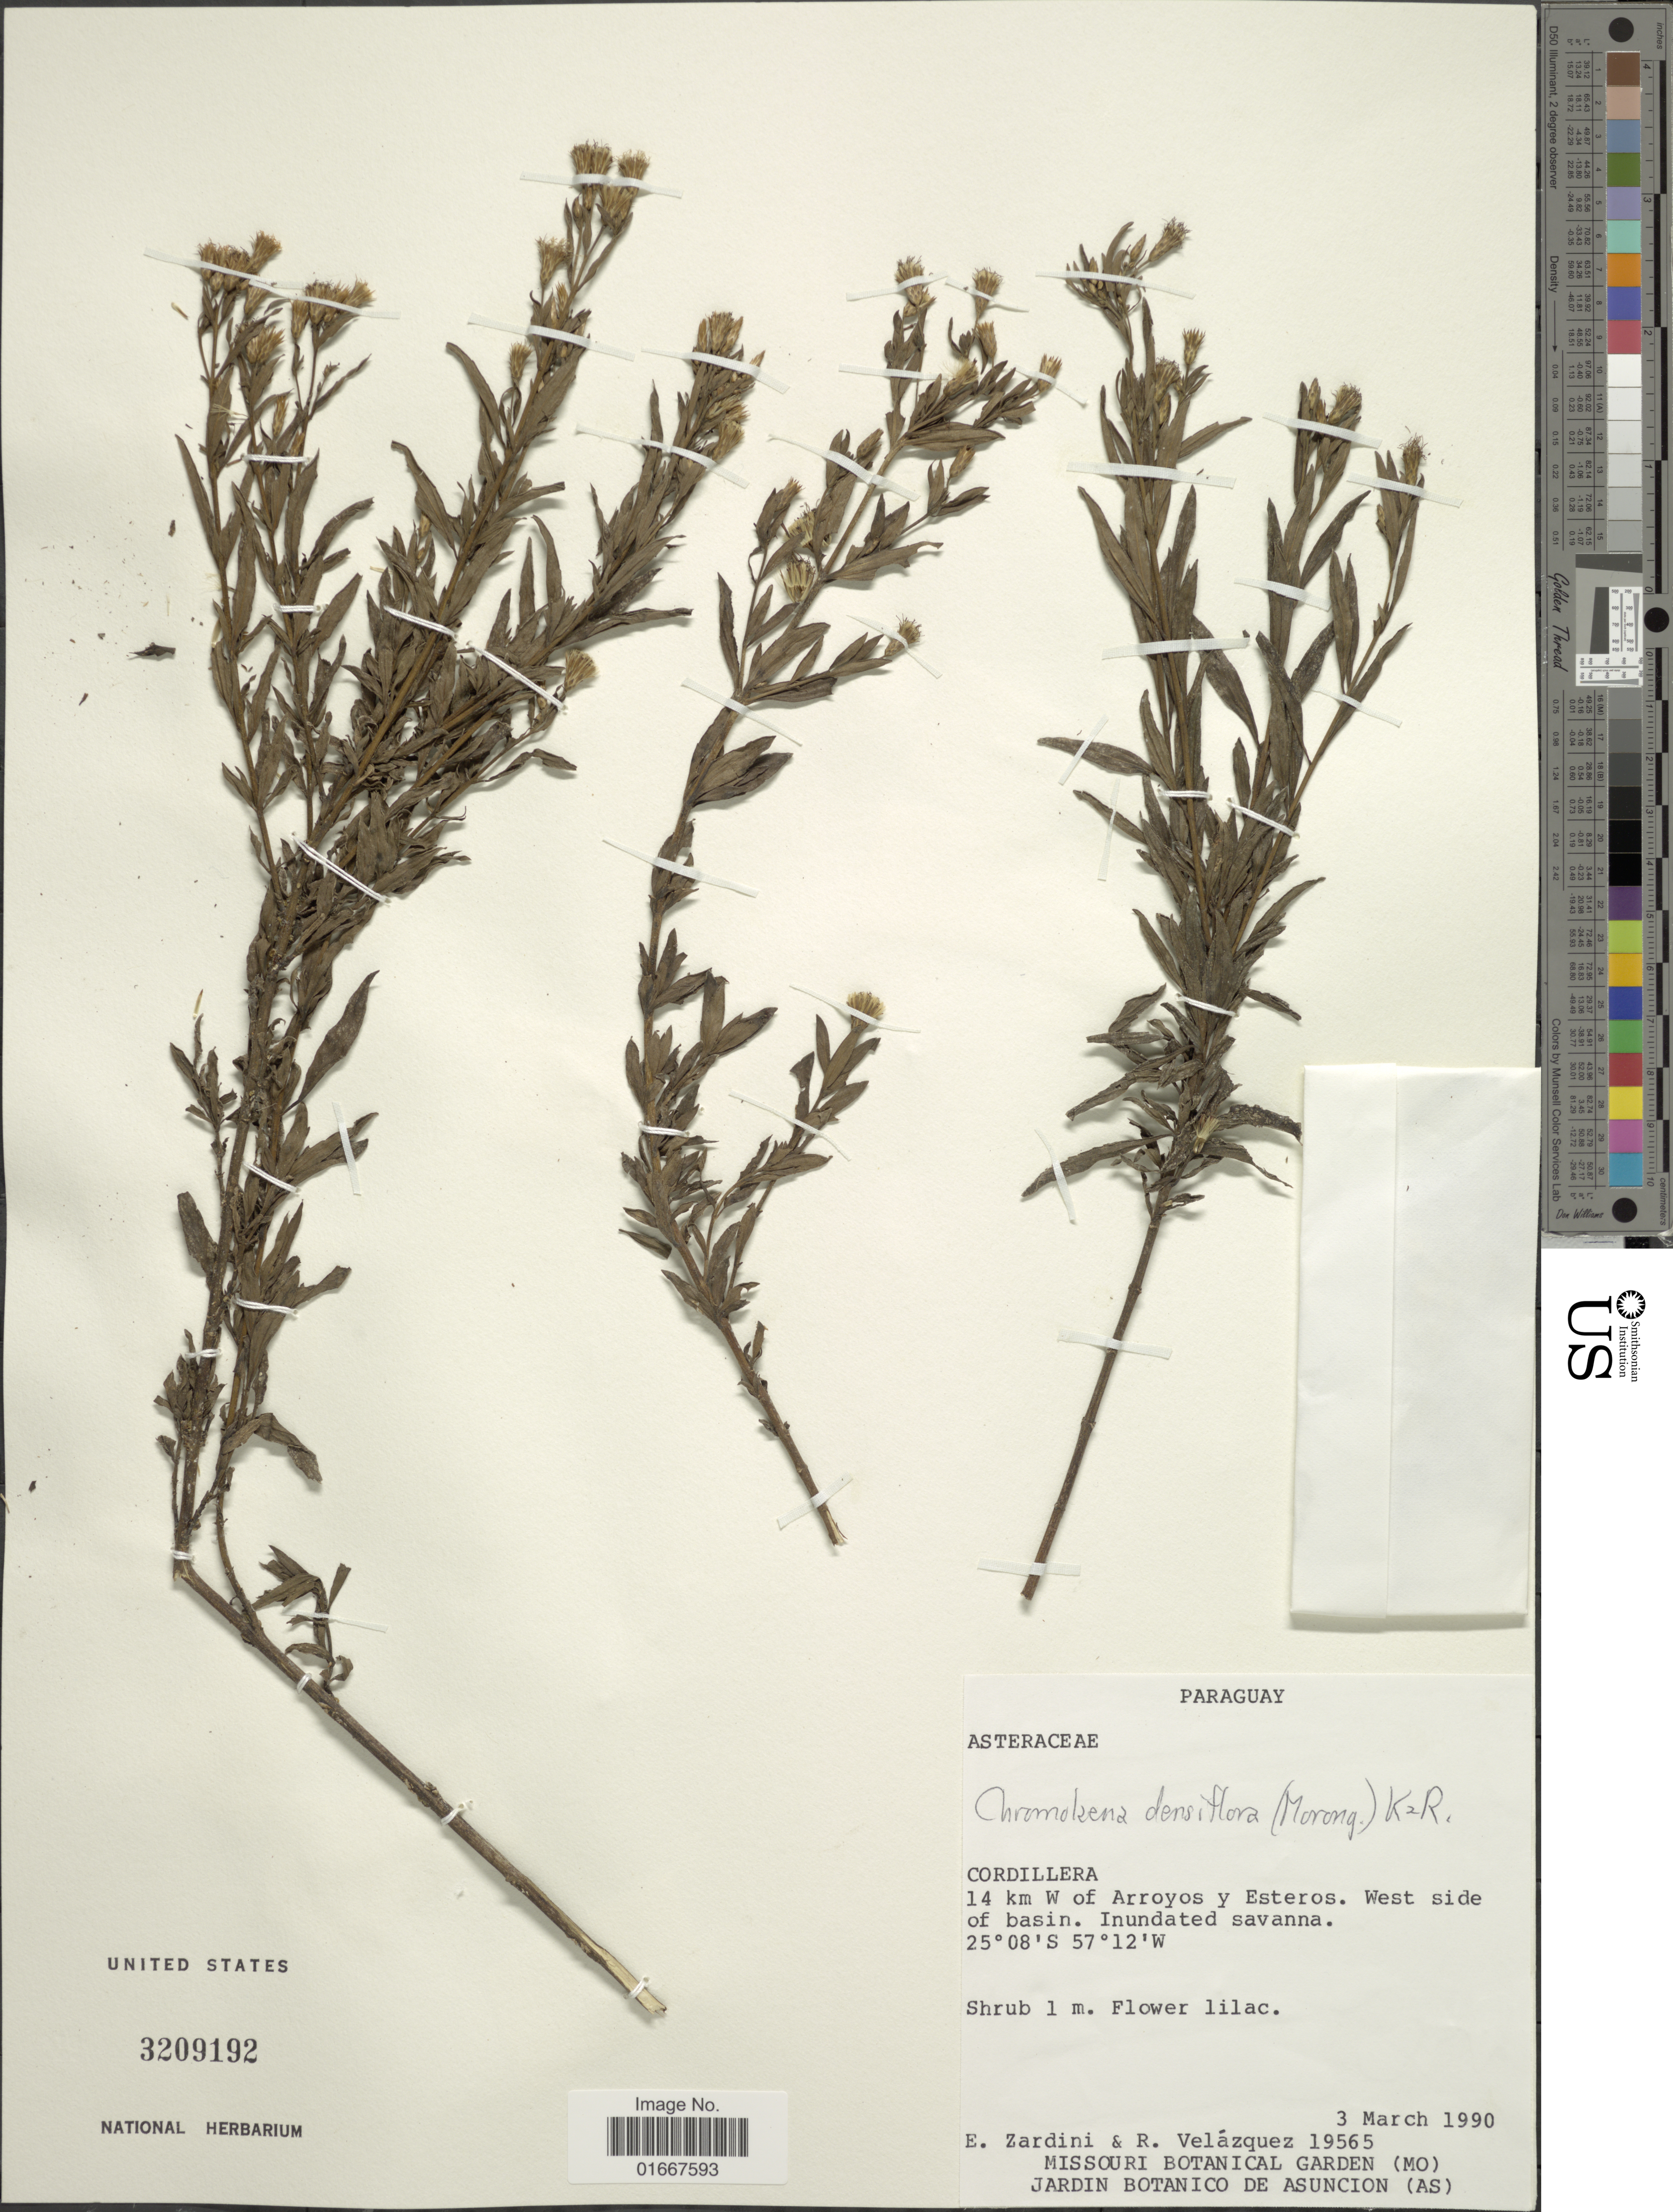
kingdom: Plantae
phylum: Tracheophyta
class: Magnoliopsida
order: Asterales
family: Asteraceae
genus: Chromolaena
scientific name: Chromolaena densiflorum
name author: (Morong) R.M. King & H. Rob.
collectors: E. M. Zardini & R. Velázquez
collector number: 19565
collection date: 1990-03-03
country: Paraguay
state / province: Cordillera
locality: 14 km W of Arroyos y Esteros. West side of basin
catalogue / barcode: US 3209192